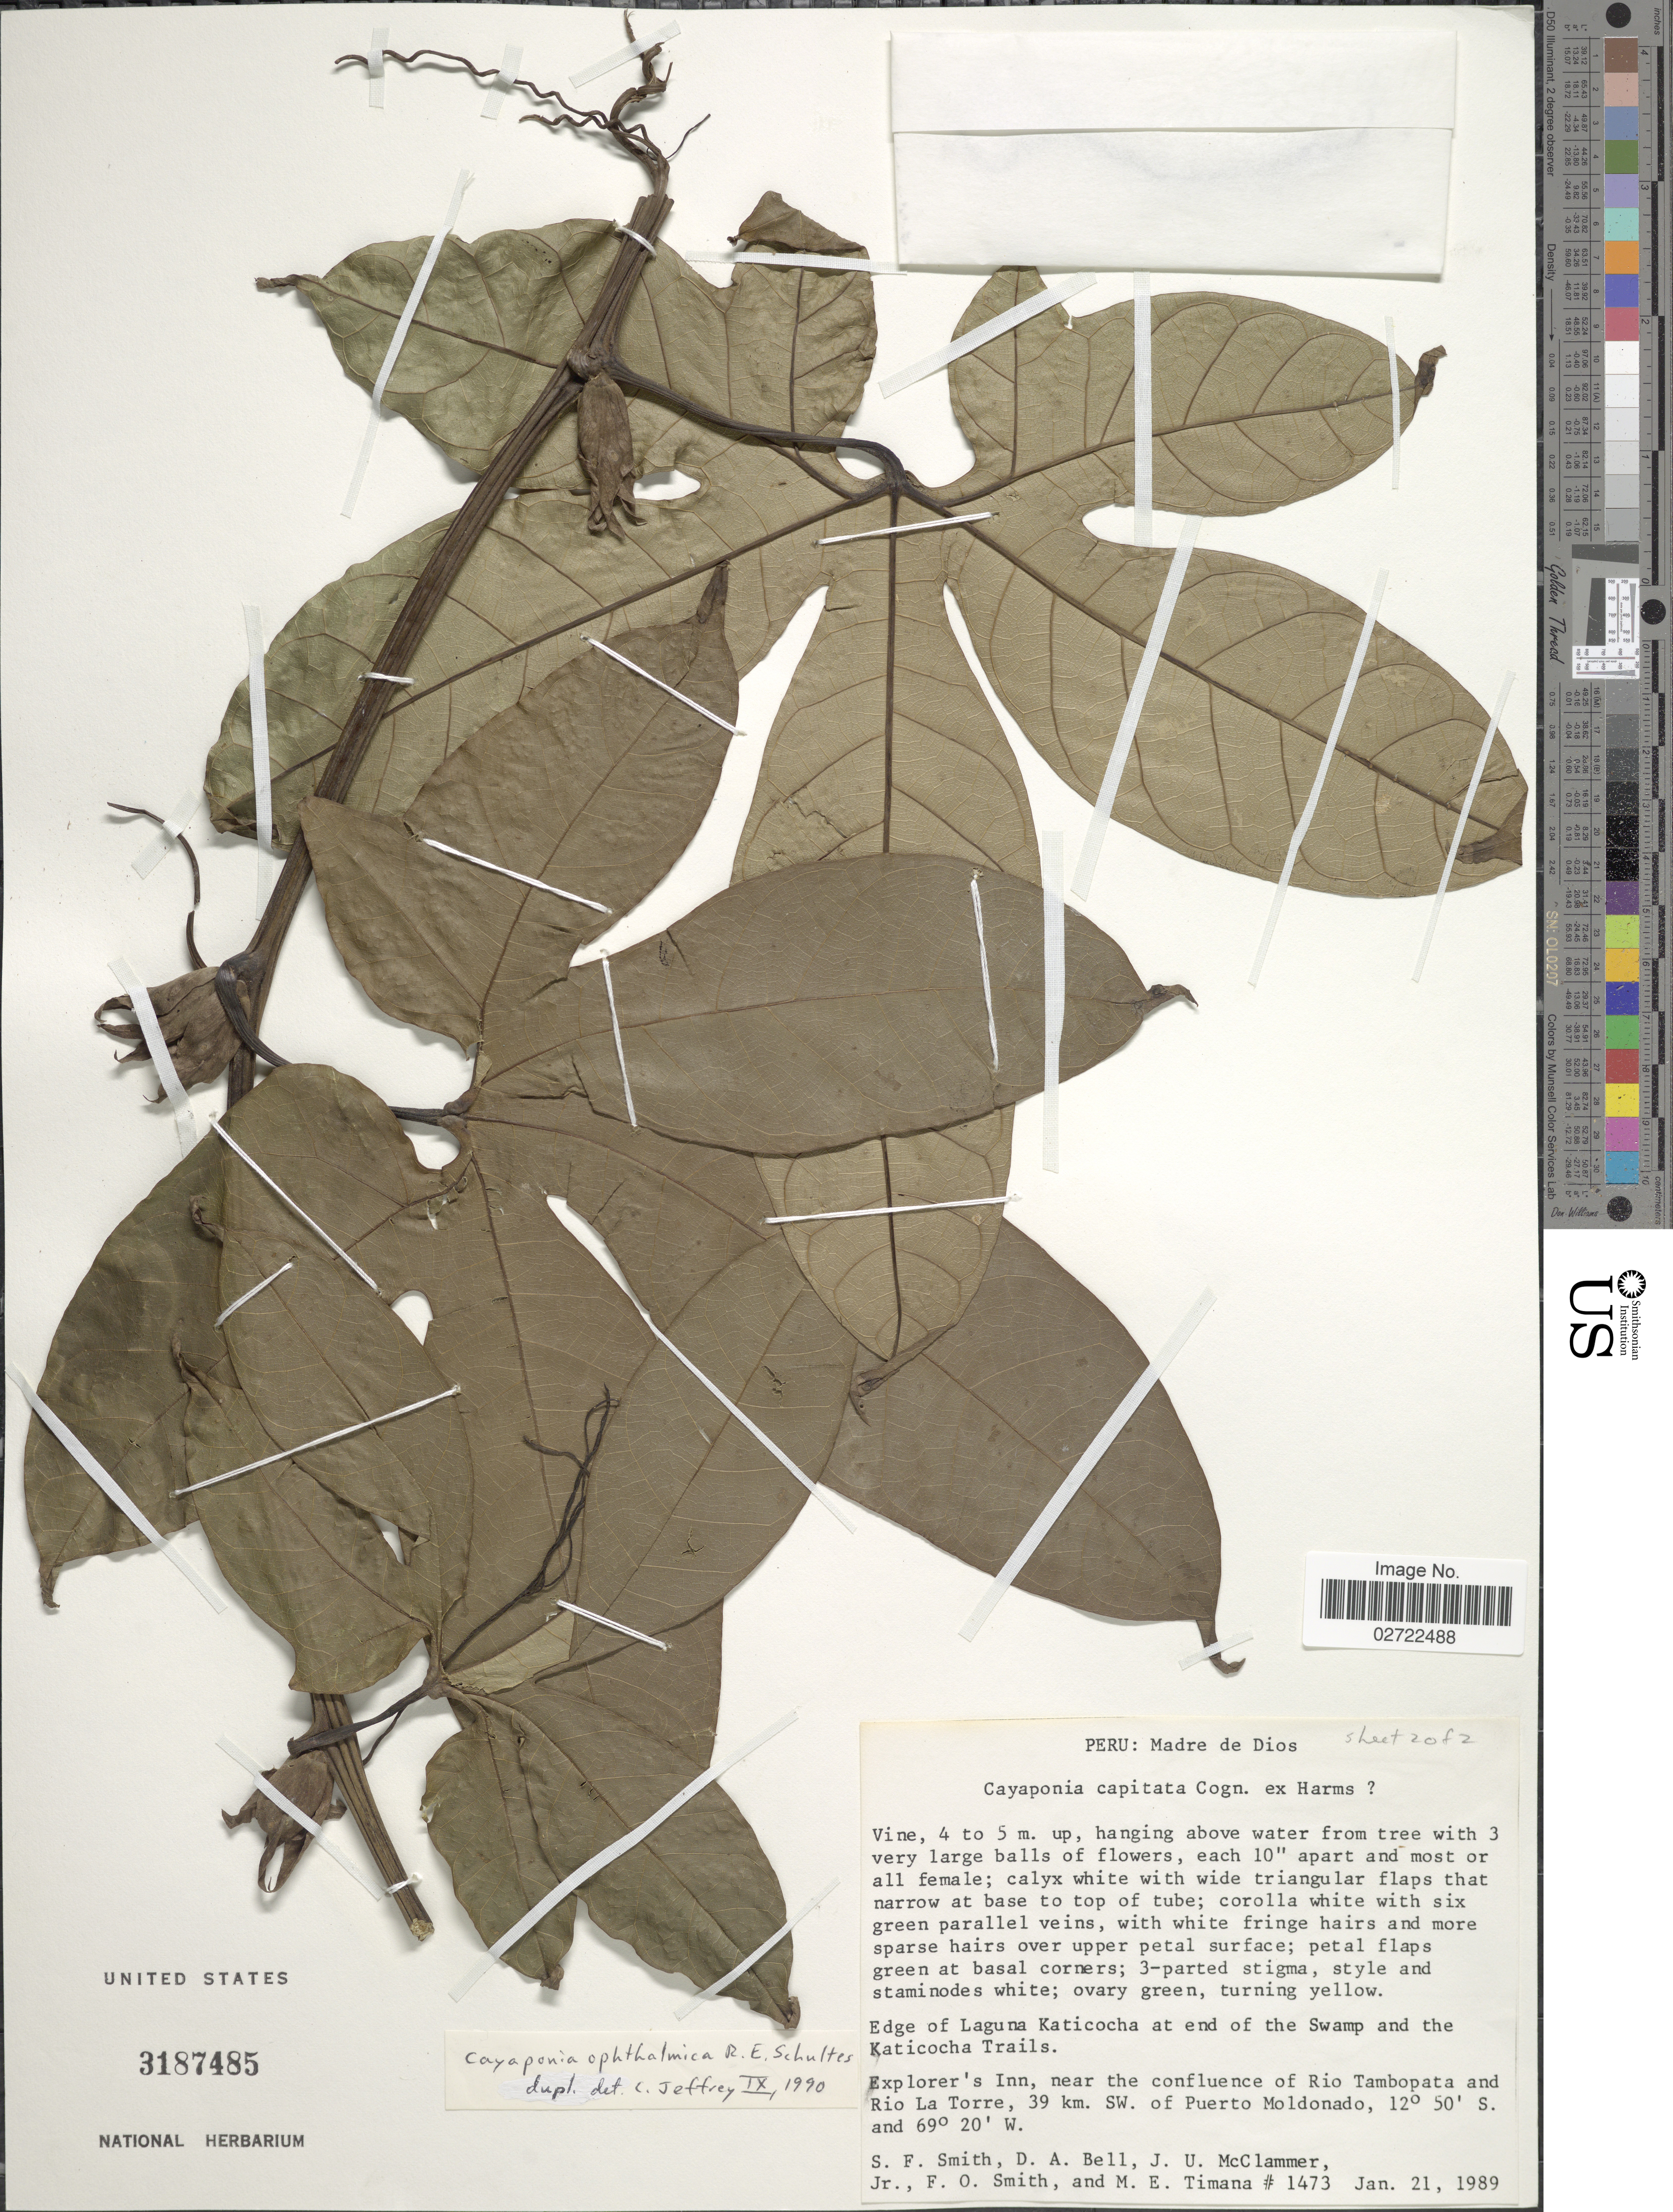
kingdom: Plantae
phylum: Tracheophyta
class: Magnoliopsida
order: Cucurbitales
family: Cucurbitaceae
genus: Cayaponia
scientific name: Cayaponia ophthalmica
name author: R.E. Schult.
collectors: S.F. Smith, D. A. Bell, J. McClammer Jr. & F. Smith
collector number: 1473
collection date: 1989-01-21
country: Peru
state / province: Madre de Dios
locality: Edge of Laguna Katicocha at end of the Swamp and the Katicocha Trails. Explorer's Inn, near the confluence of Rio Tambopata and Rio La Torre, 39 km. SW. of Puerto Moldonado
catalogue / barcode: US 3187485